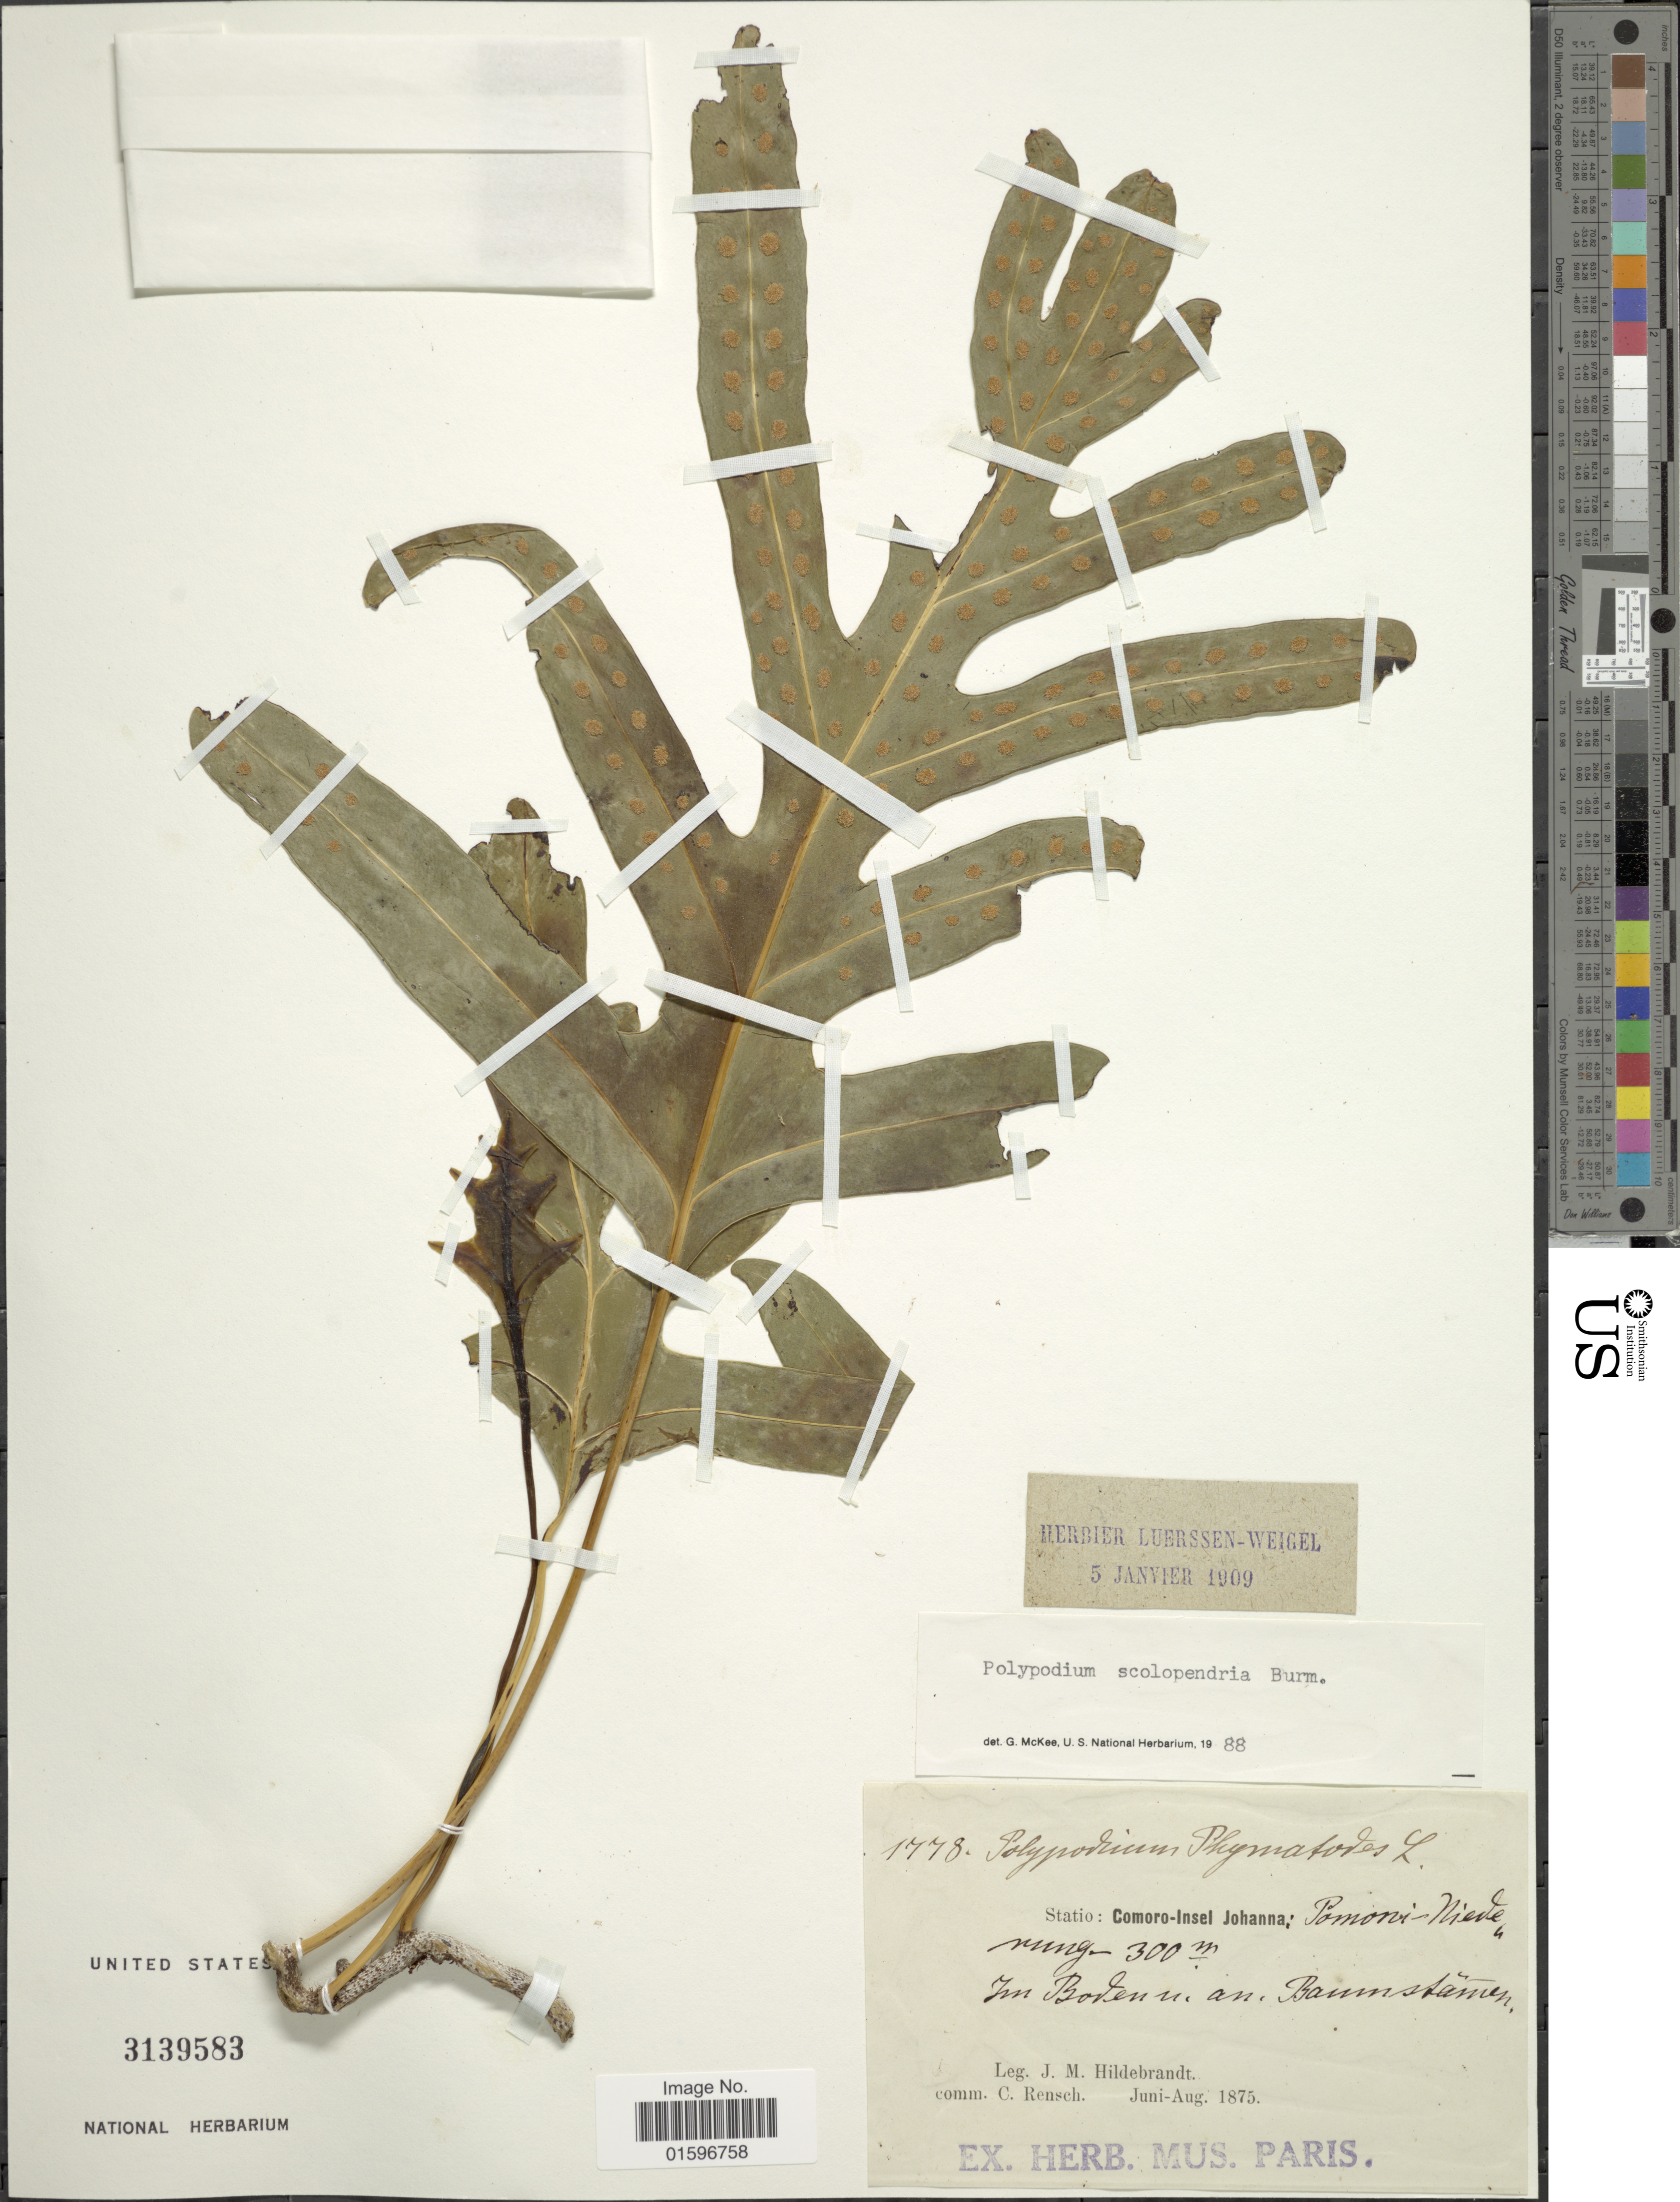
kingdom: Plantae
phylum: Tracheophyta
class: Polypodiopsida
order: Polypodiales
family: Polypodiaceae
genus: Polypodium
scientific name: Polypodium scolopendria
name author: Burm. f.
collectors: J. Hildebrandt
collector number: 1778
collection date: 1875-06/1875-08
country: Comoros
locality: Comoro-Insel Johanna: Pomoni-Niede. Im Boden no an Baumstamen [interpreted]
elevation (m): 300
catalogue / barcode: US 3139583